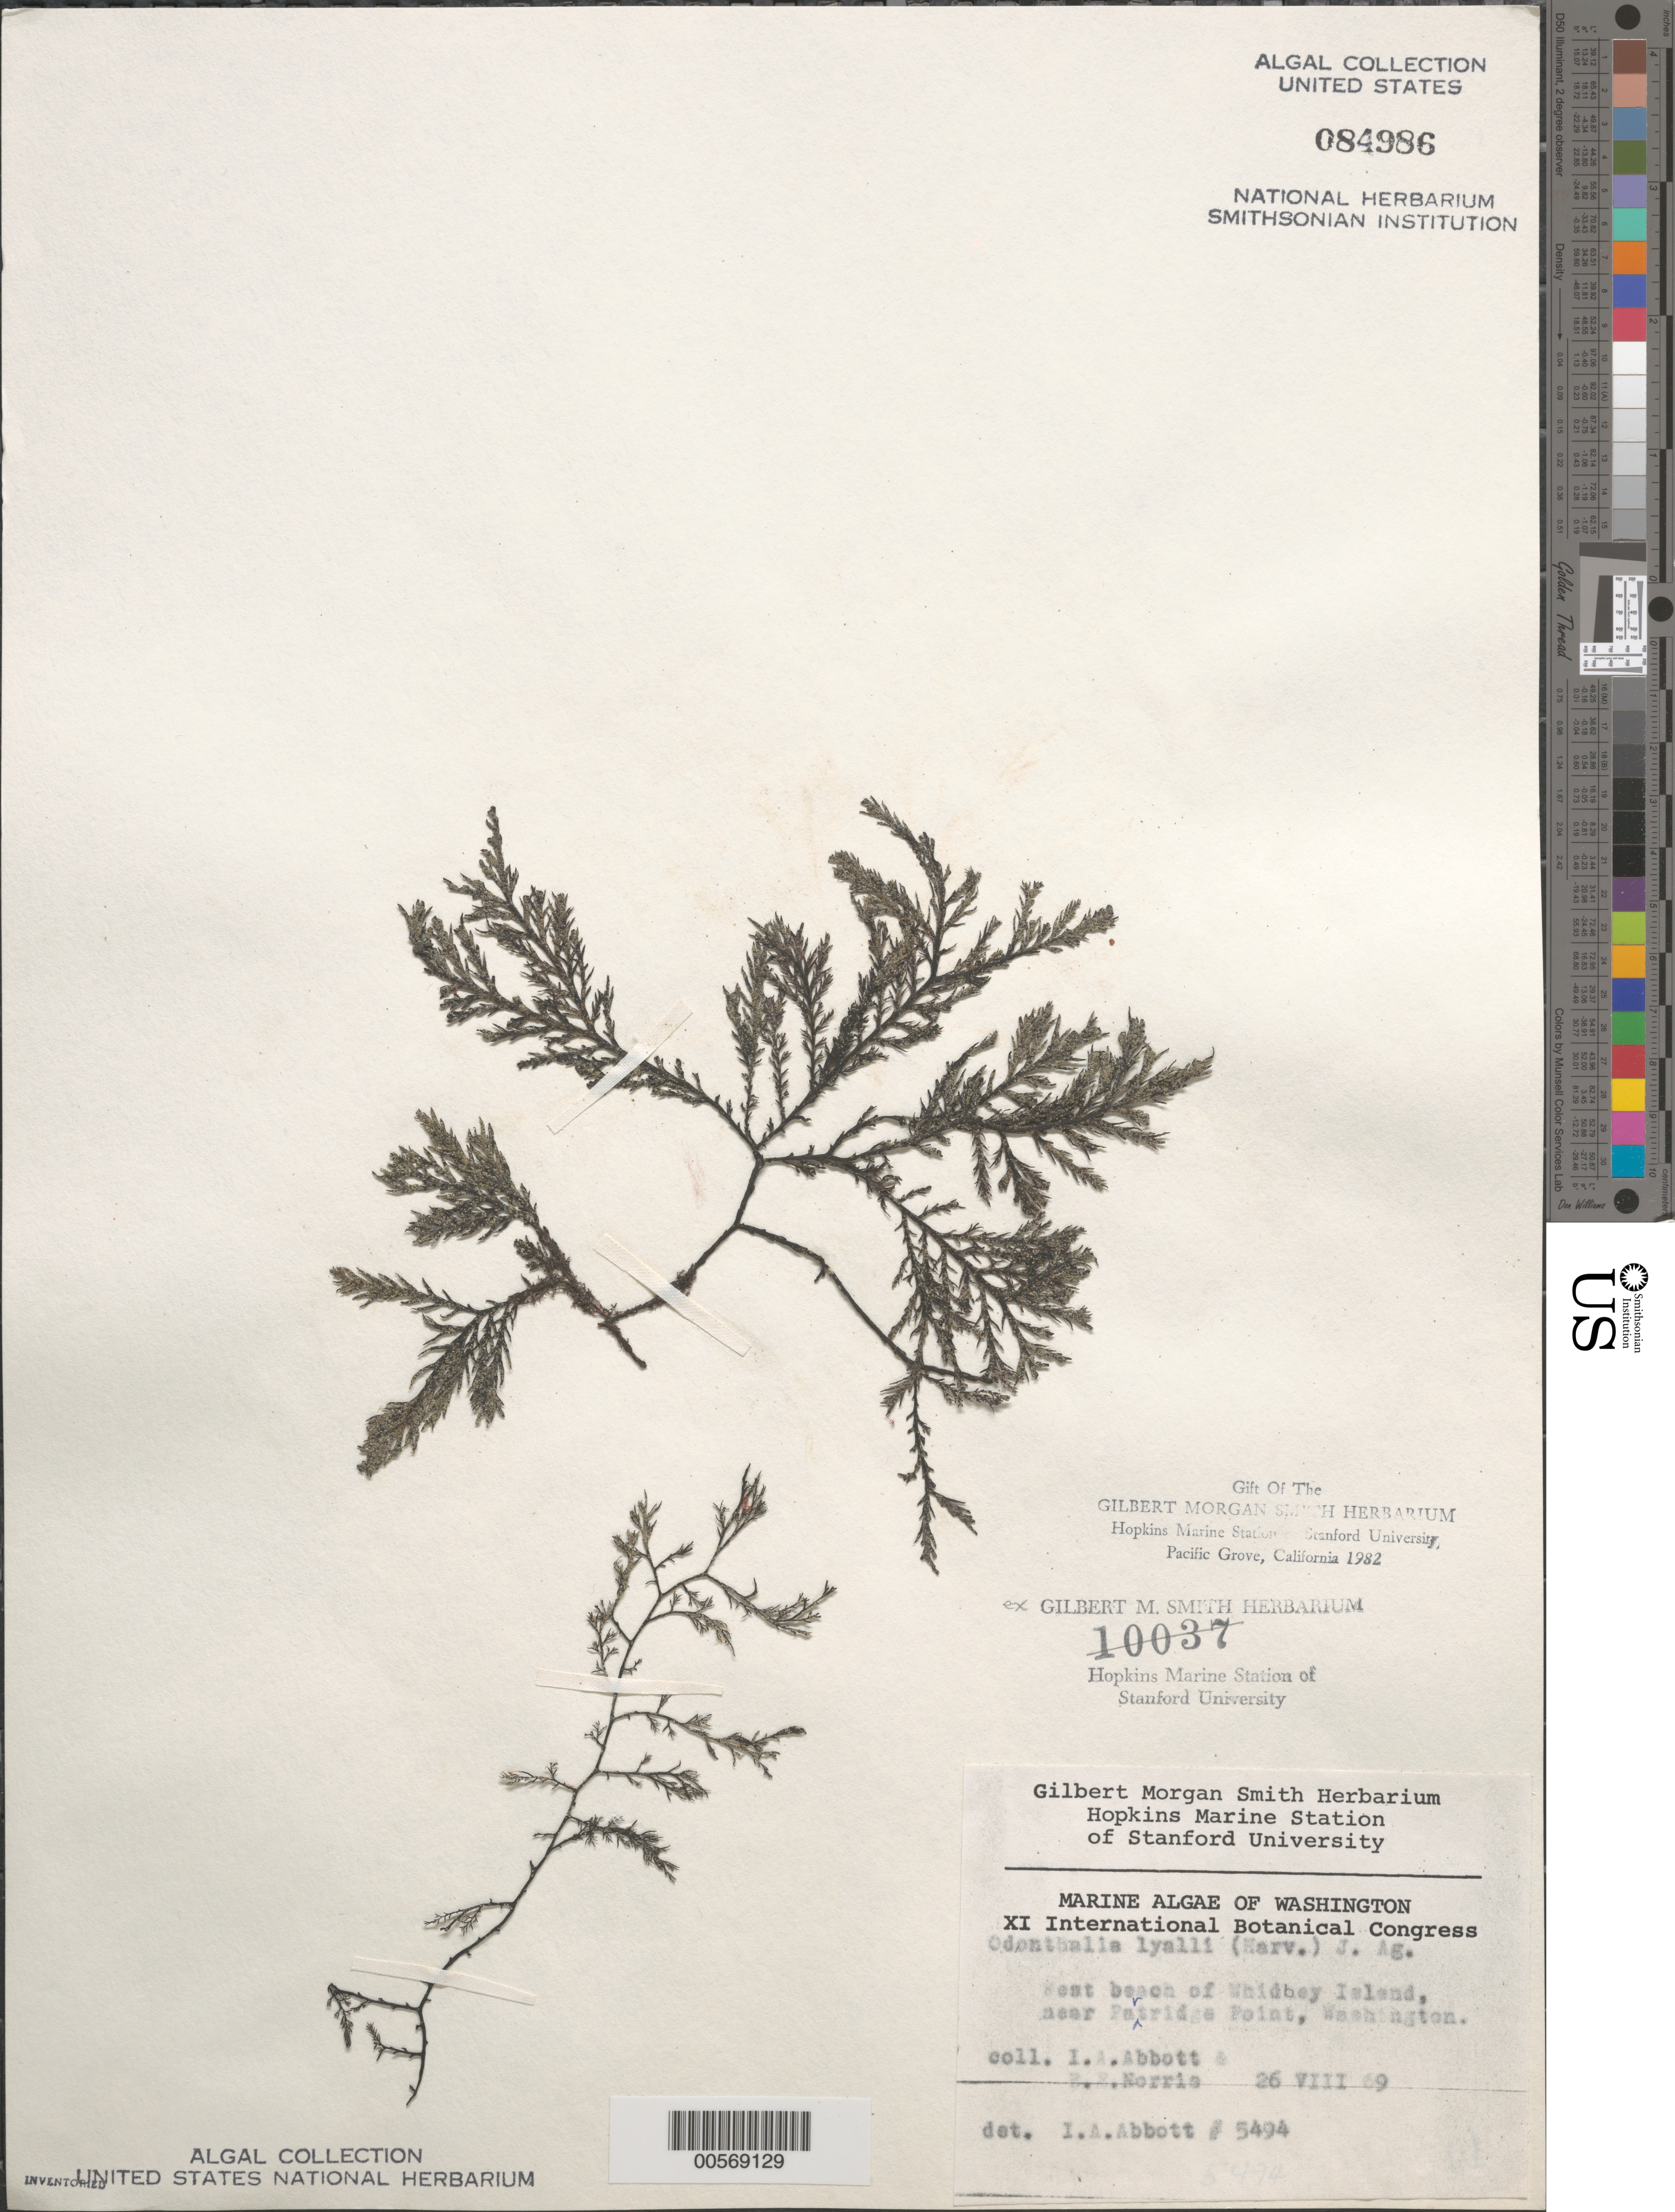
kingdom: Plantae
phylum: Rhodophyta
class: Florideophyceae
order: Ceramiales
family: Rhodomelaceae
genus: Odonthalia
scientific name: Odonthalia lyallii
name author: (Harv.) J. Agardh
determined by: Abbott, Isabella A.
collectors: I. A. Abbott & R. E. Norris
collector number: IAA 5494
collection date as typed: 26 Aug 1969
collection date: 1969-08-26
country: United States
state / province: Washington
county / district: Island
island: Whidbey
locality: West Beach near Partridge Point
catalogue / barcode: US 84986